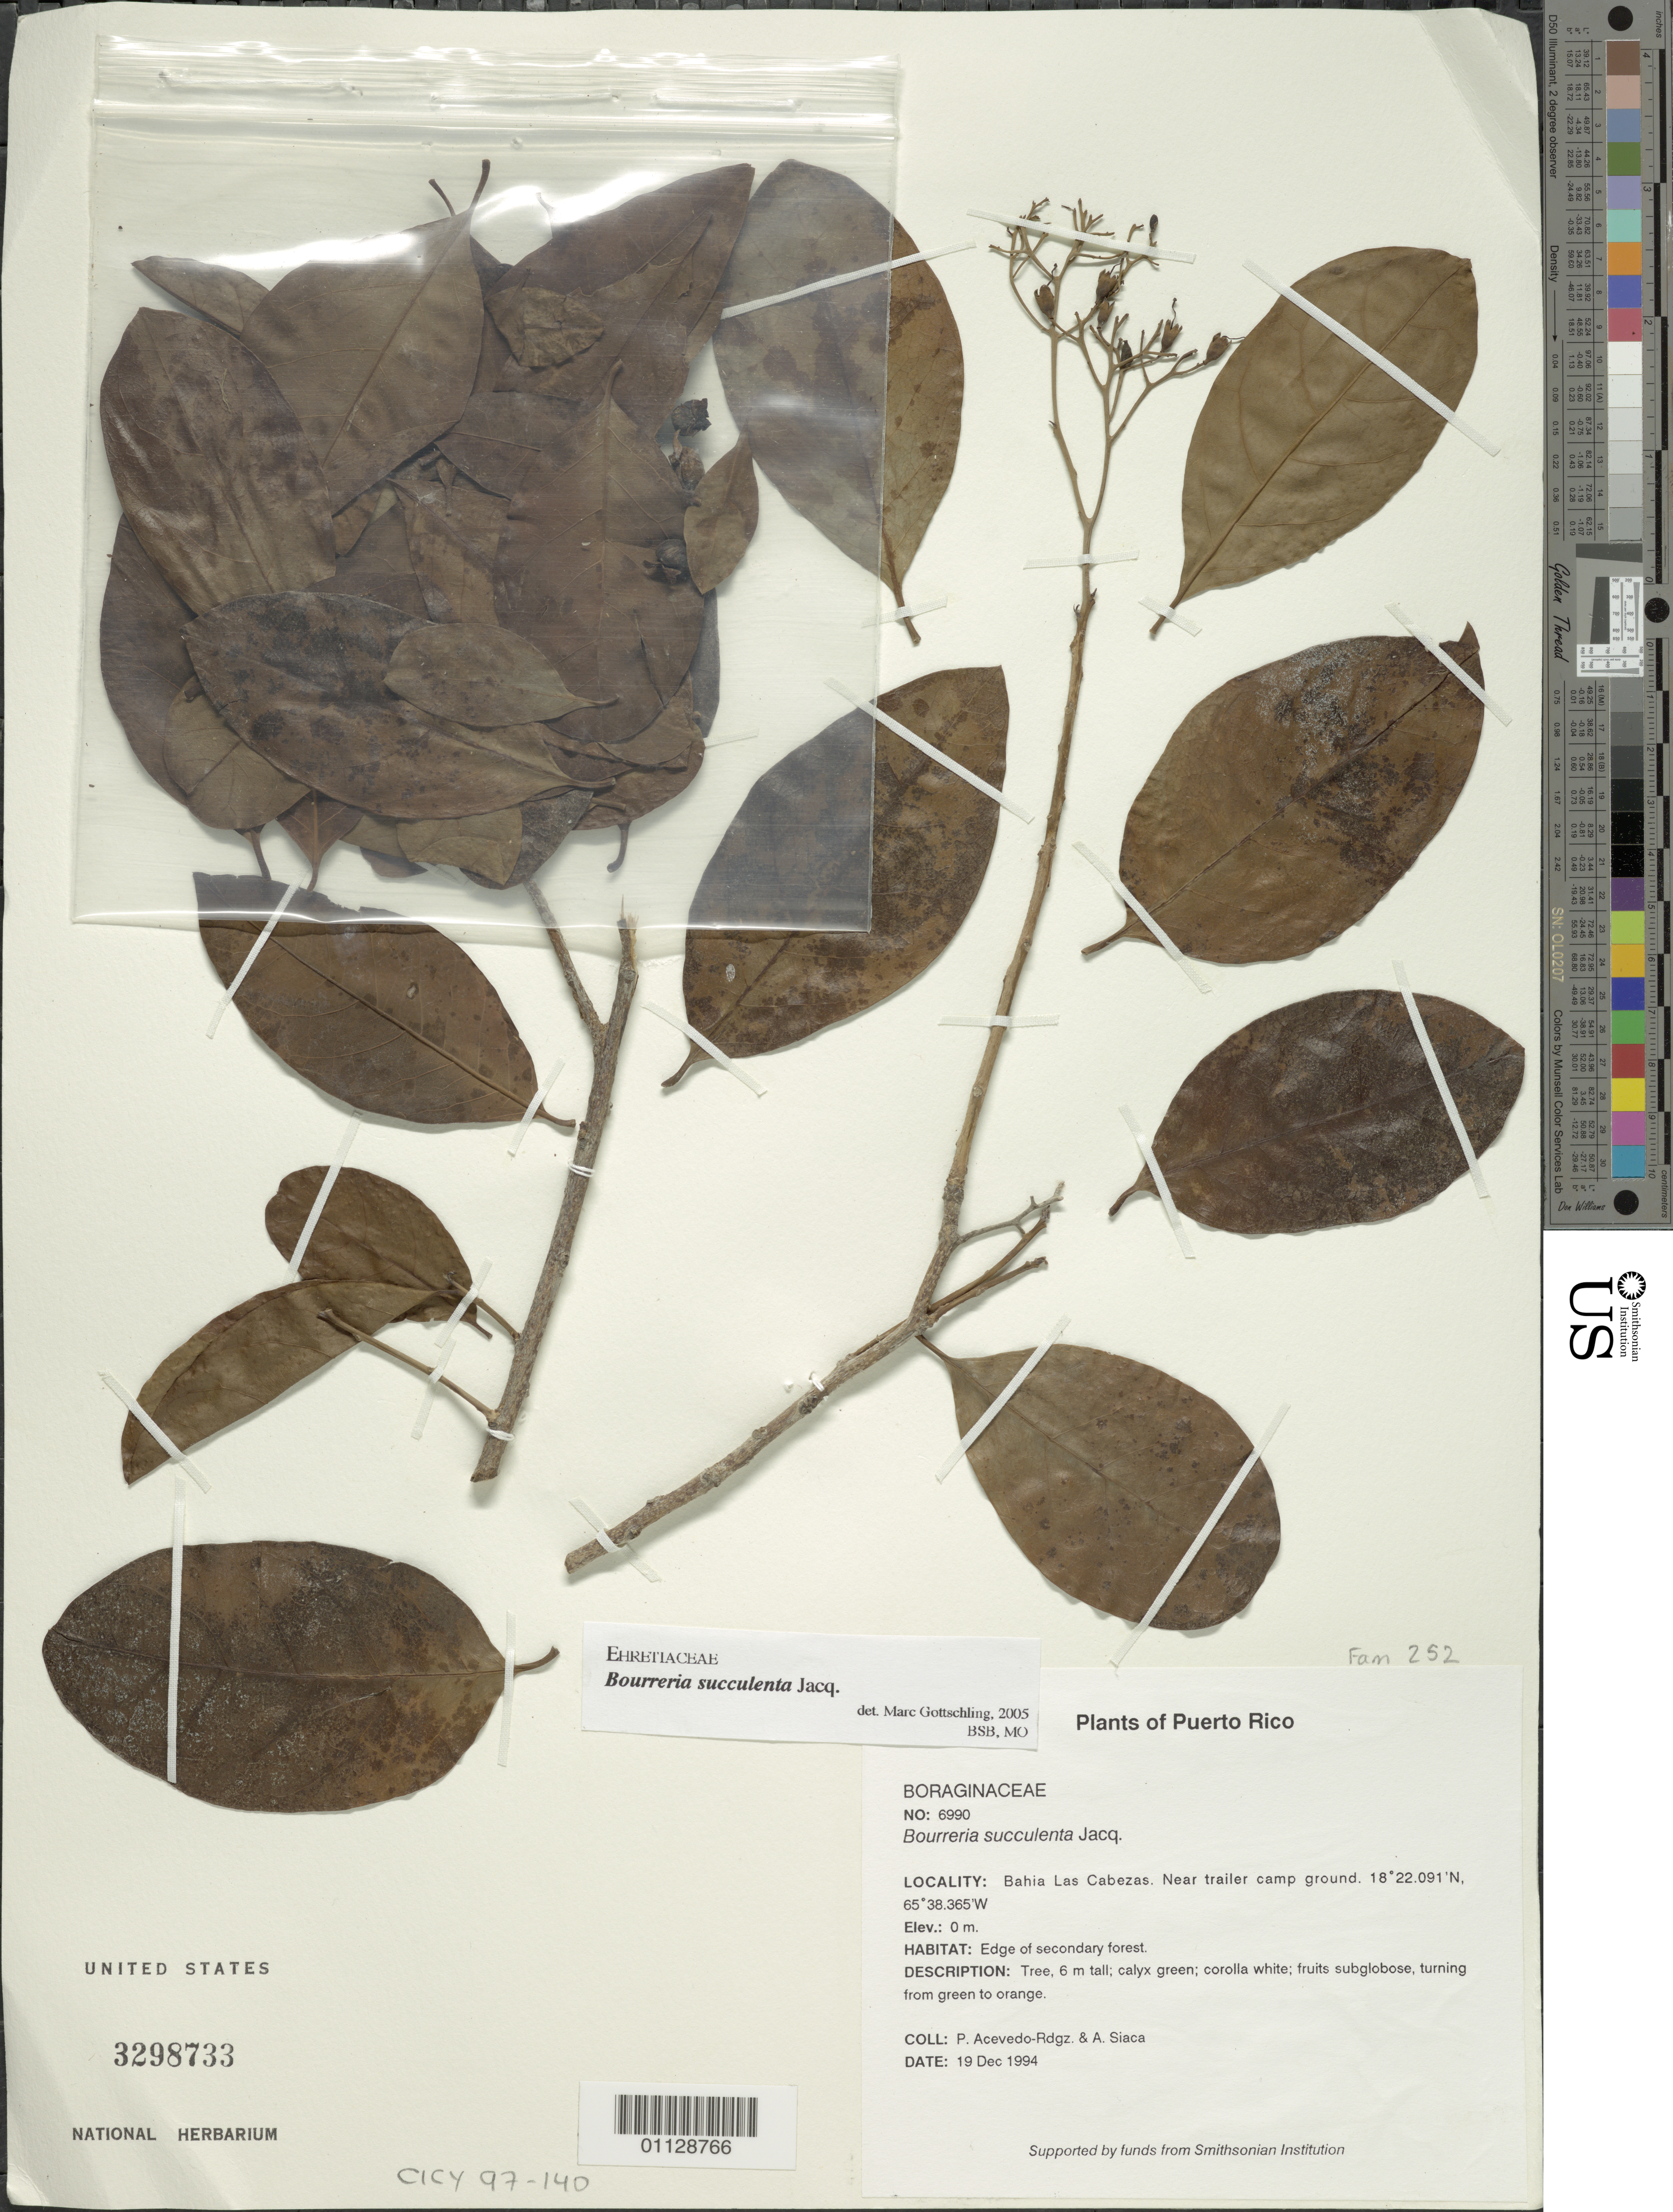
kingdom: Plantae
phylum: Tracheophyta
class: Magnoliopsida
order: Boraginales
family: Ehretiaceae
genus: Bourreria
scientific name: Bourreria succulenta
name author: Jacq.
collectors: P. Acevedo-Rodr. & A. Siaca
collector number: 6990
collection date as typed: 19 Dec 1994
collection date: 1994-12-19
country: Puerto Rico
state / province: San Juan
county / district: Juana Diaz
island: Puerto Rico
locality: Bahia La Cabezas, edge of secondary forest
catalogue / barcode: US 3298733